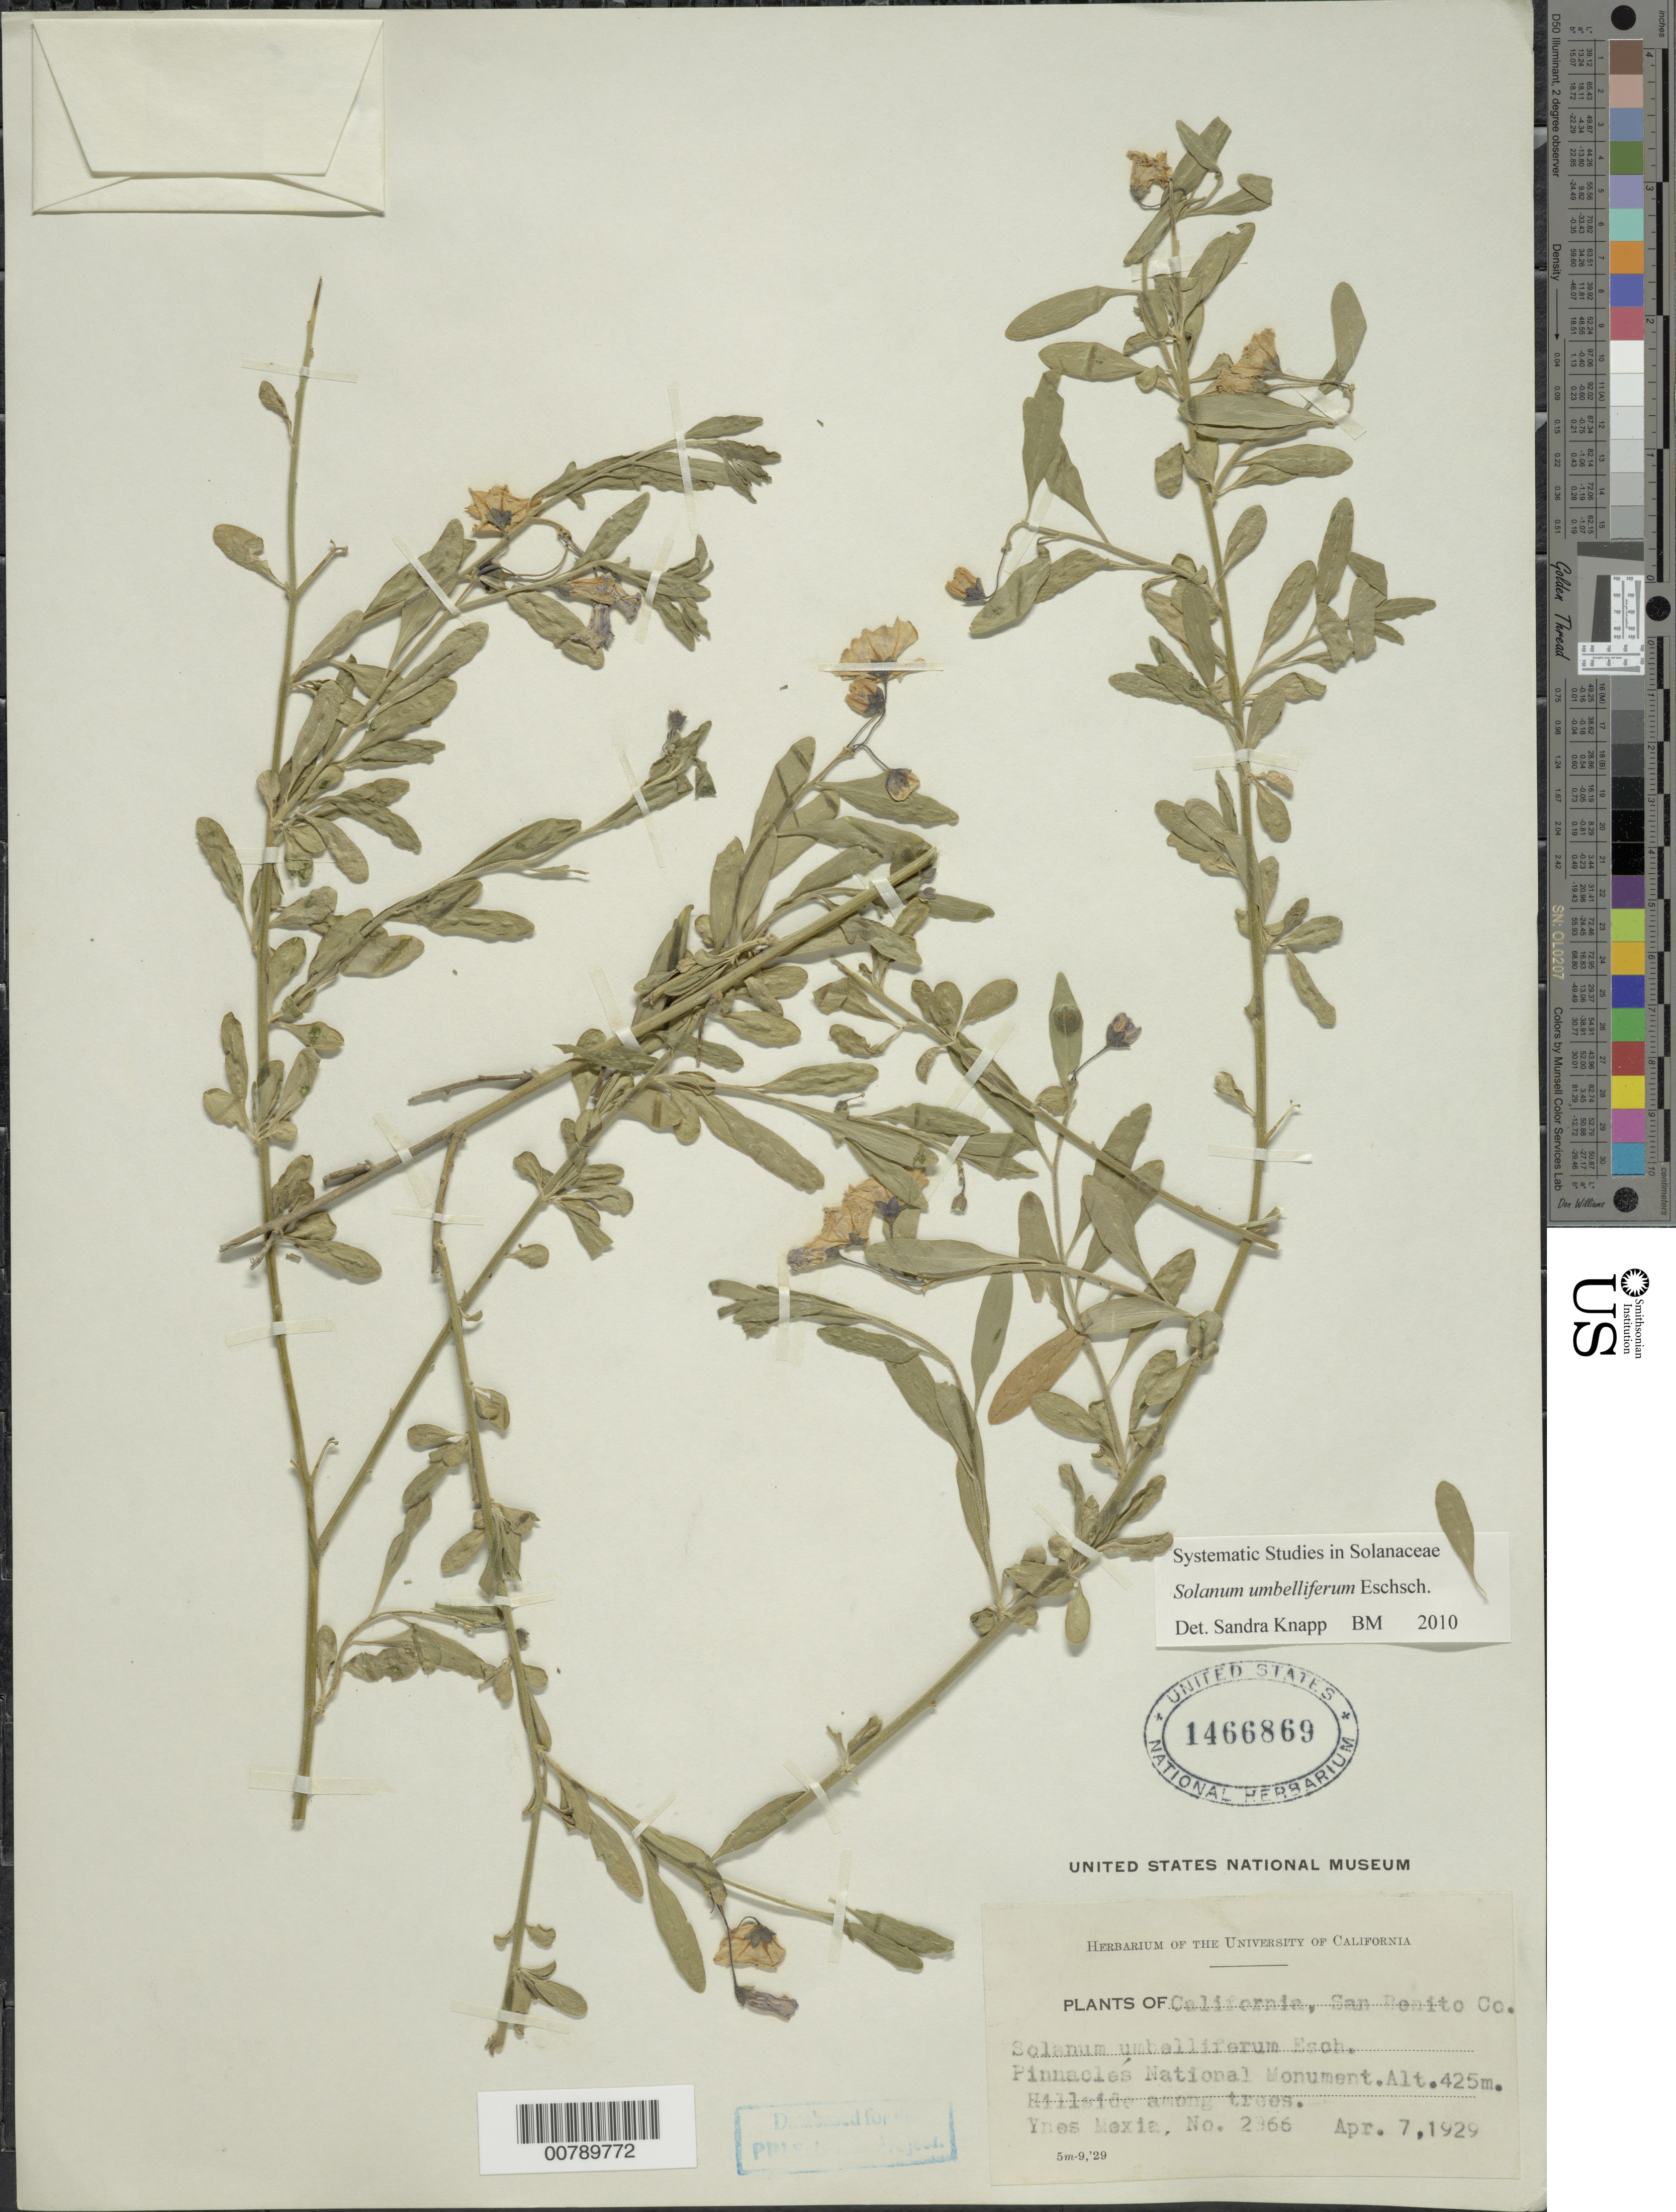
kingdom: Plantae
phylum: Tracheophyta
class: Magnoliopsida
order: Solanales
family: Solanaceae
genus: Solanum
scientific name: Solanum umbelliferum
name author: Eschsch.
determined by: Knapp, S. D.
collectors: Y. Mexia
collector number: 2366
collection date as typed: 7 Apr 1929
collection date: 1929-04-07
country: United States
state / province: California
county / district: San Benito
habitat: Hillsides among trees.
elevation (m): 425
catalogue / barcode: US 1466869